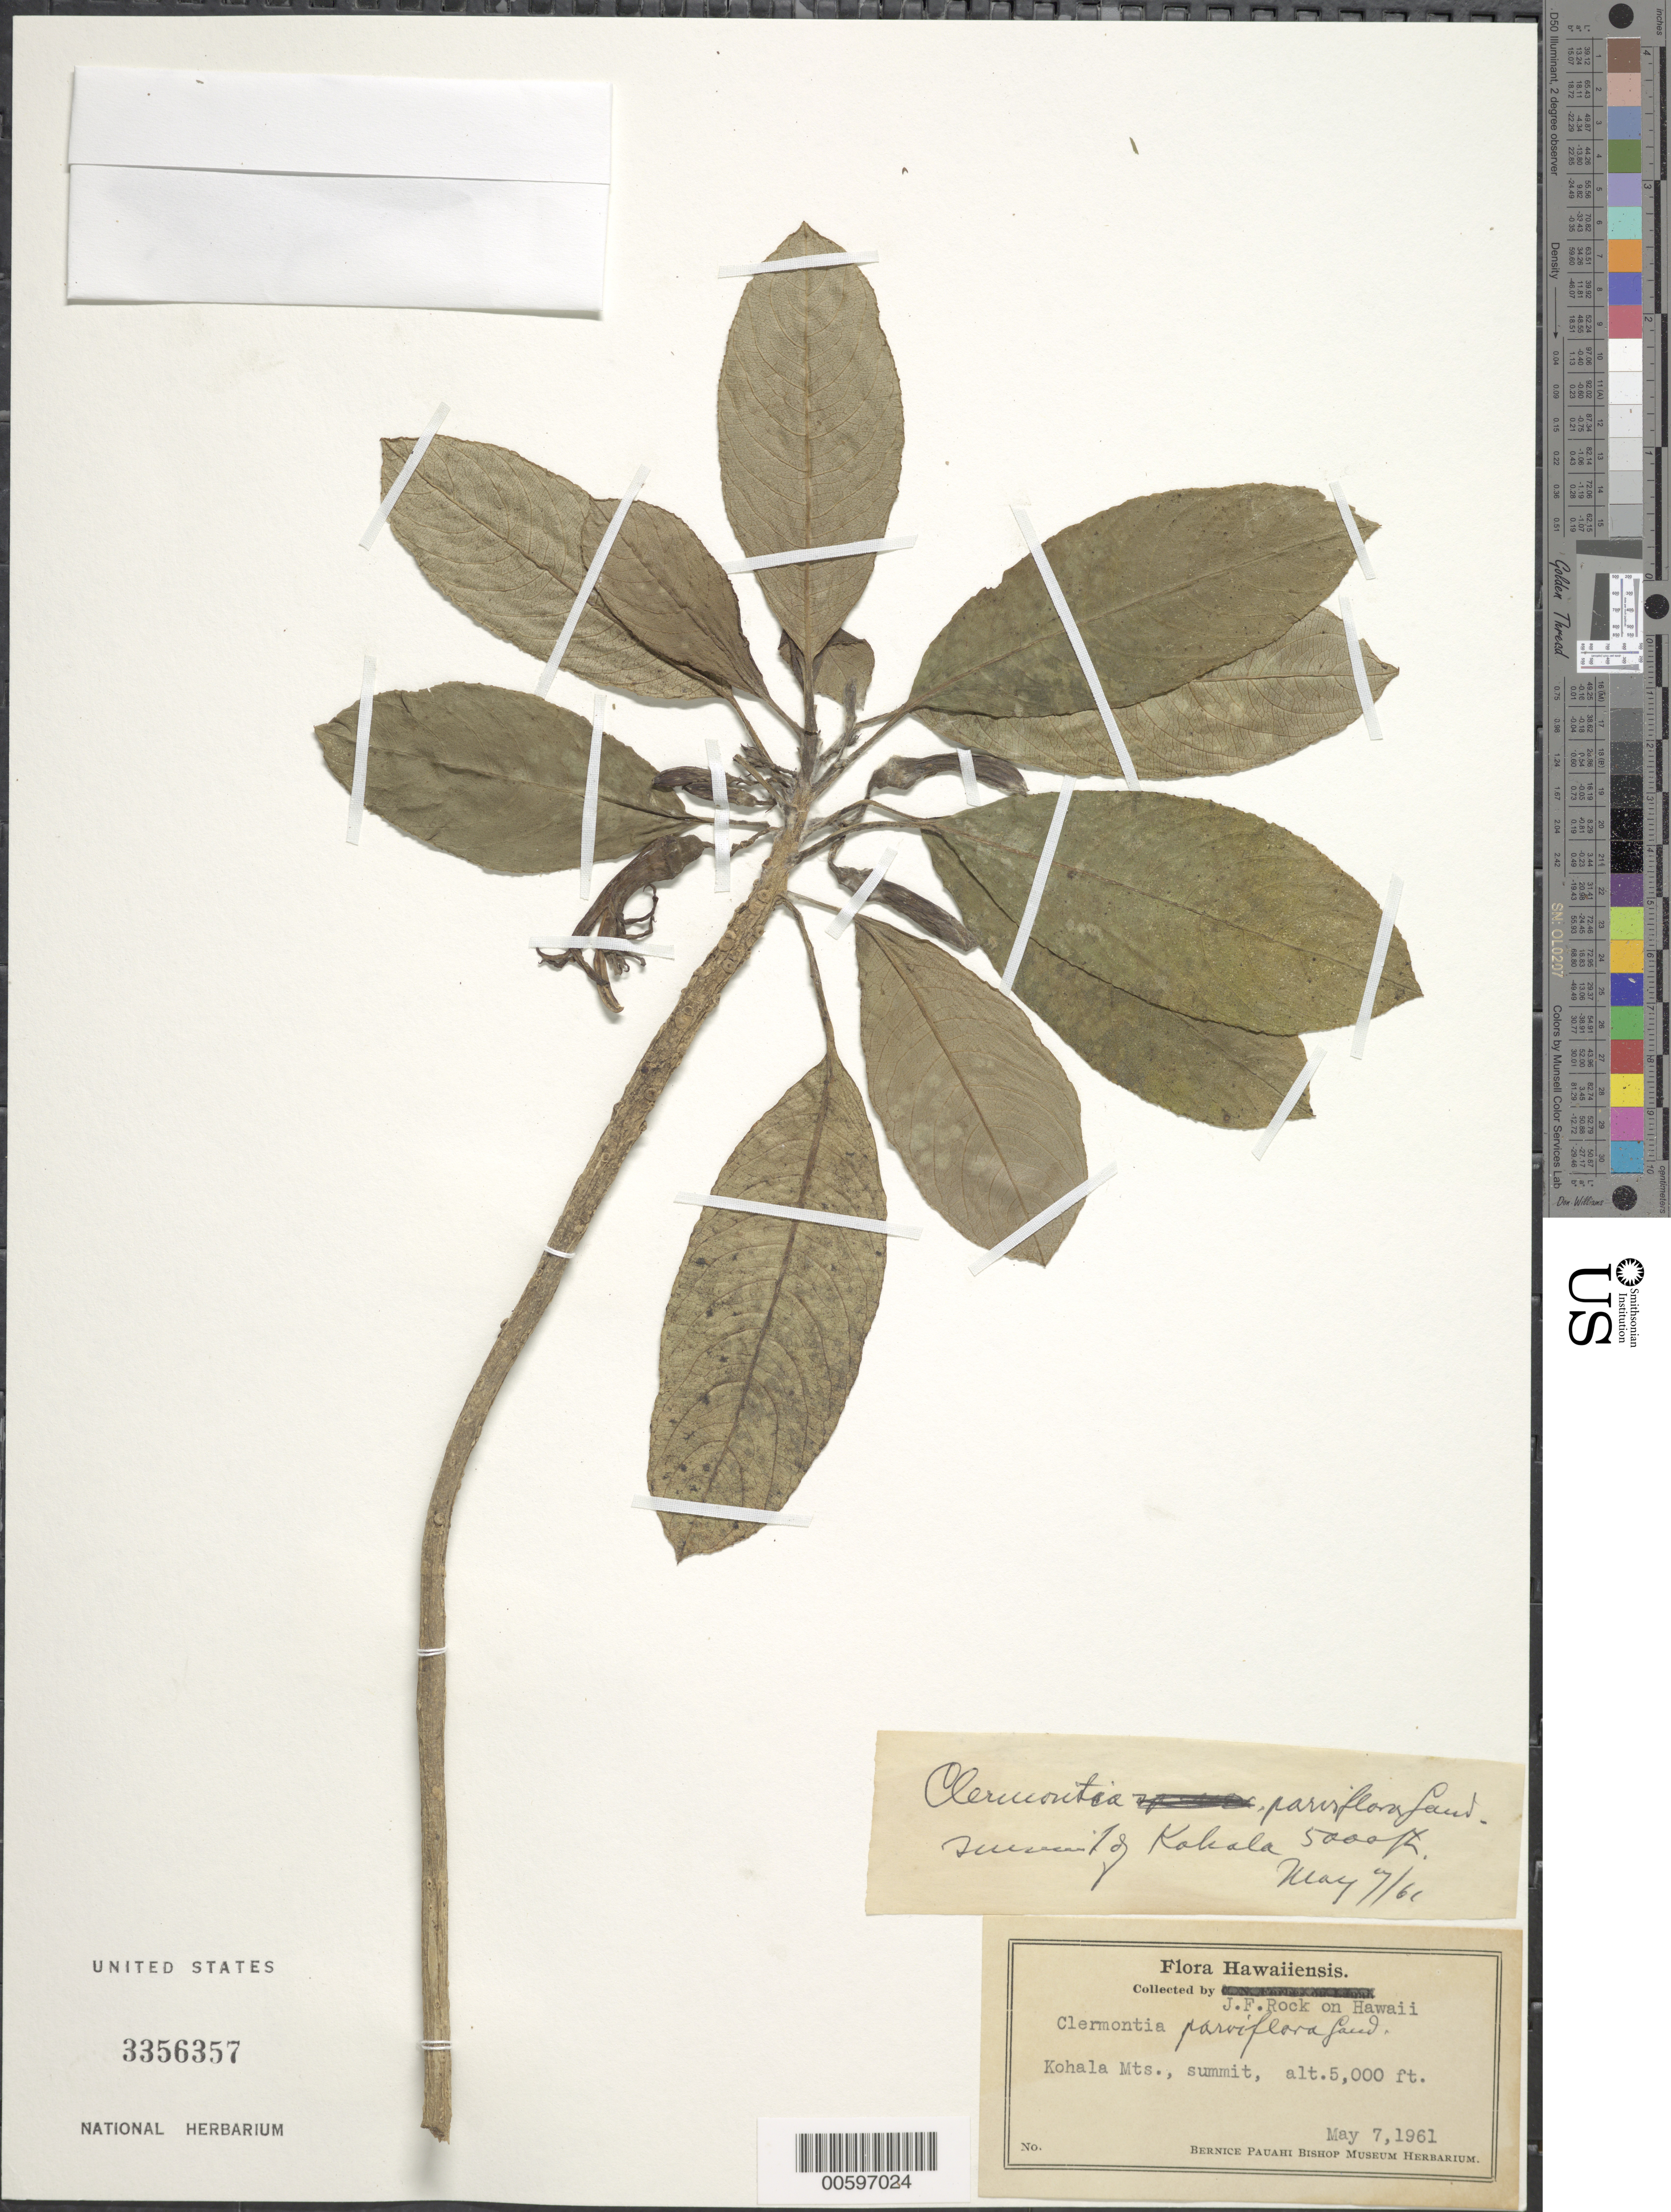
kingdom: Plantae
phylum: Tracheophyta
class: Magnoliopsida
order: Asterales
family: Campanulaceae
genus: Clermontia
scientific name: Clermontia parviflora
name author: Gaudich. ex A. Gray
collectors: J. F. Rock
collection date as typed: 7 May 1961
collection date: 1961-05-07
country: United States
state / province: Hawaii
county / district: Hawaii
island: Hawaii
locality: Kohala Mts., summit.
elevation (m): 1524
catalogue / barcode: US 3356357